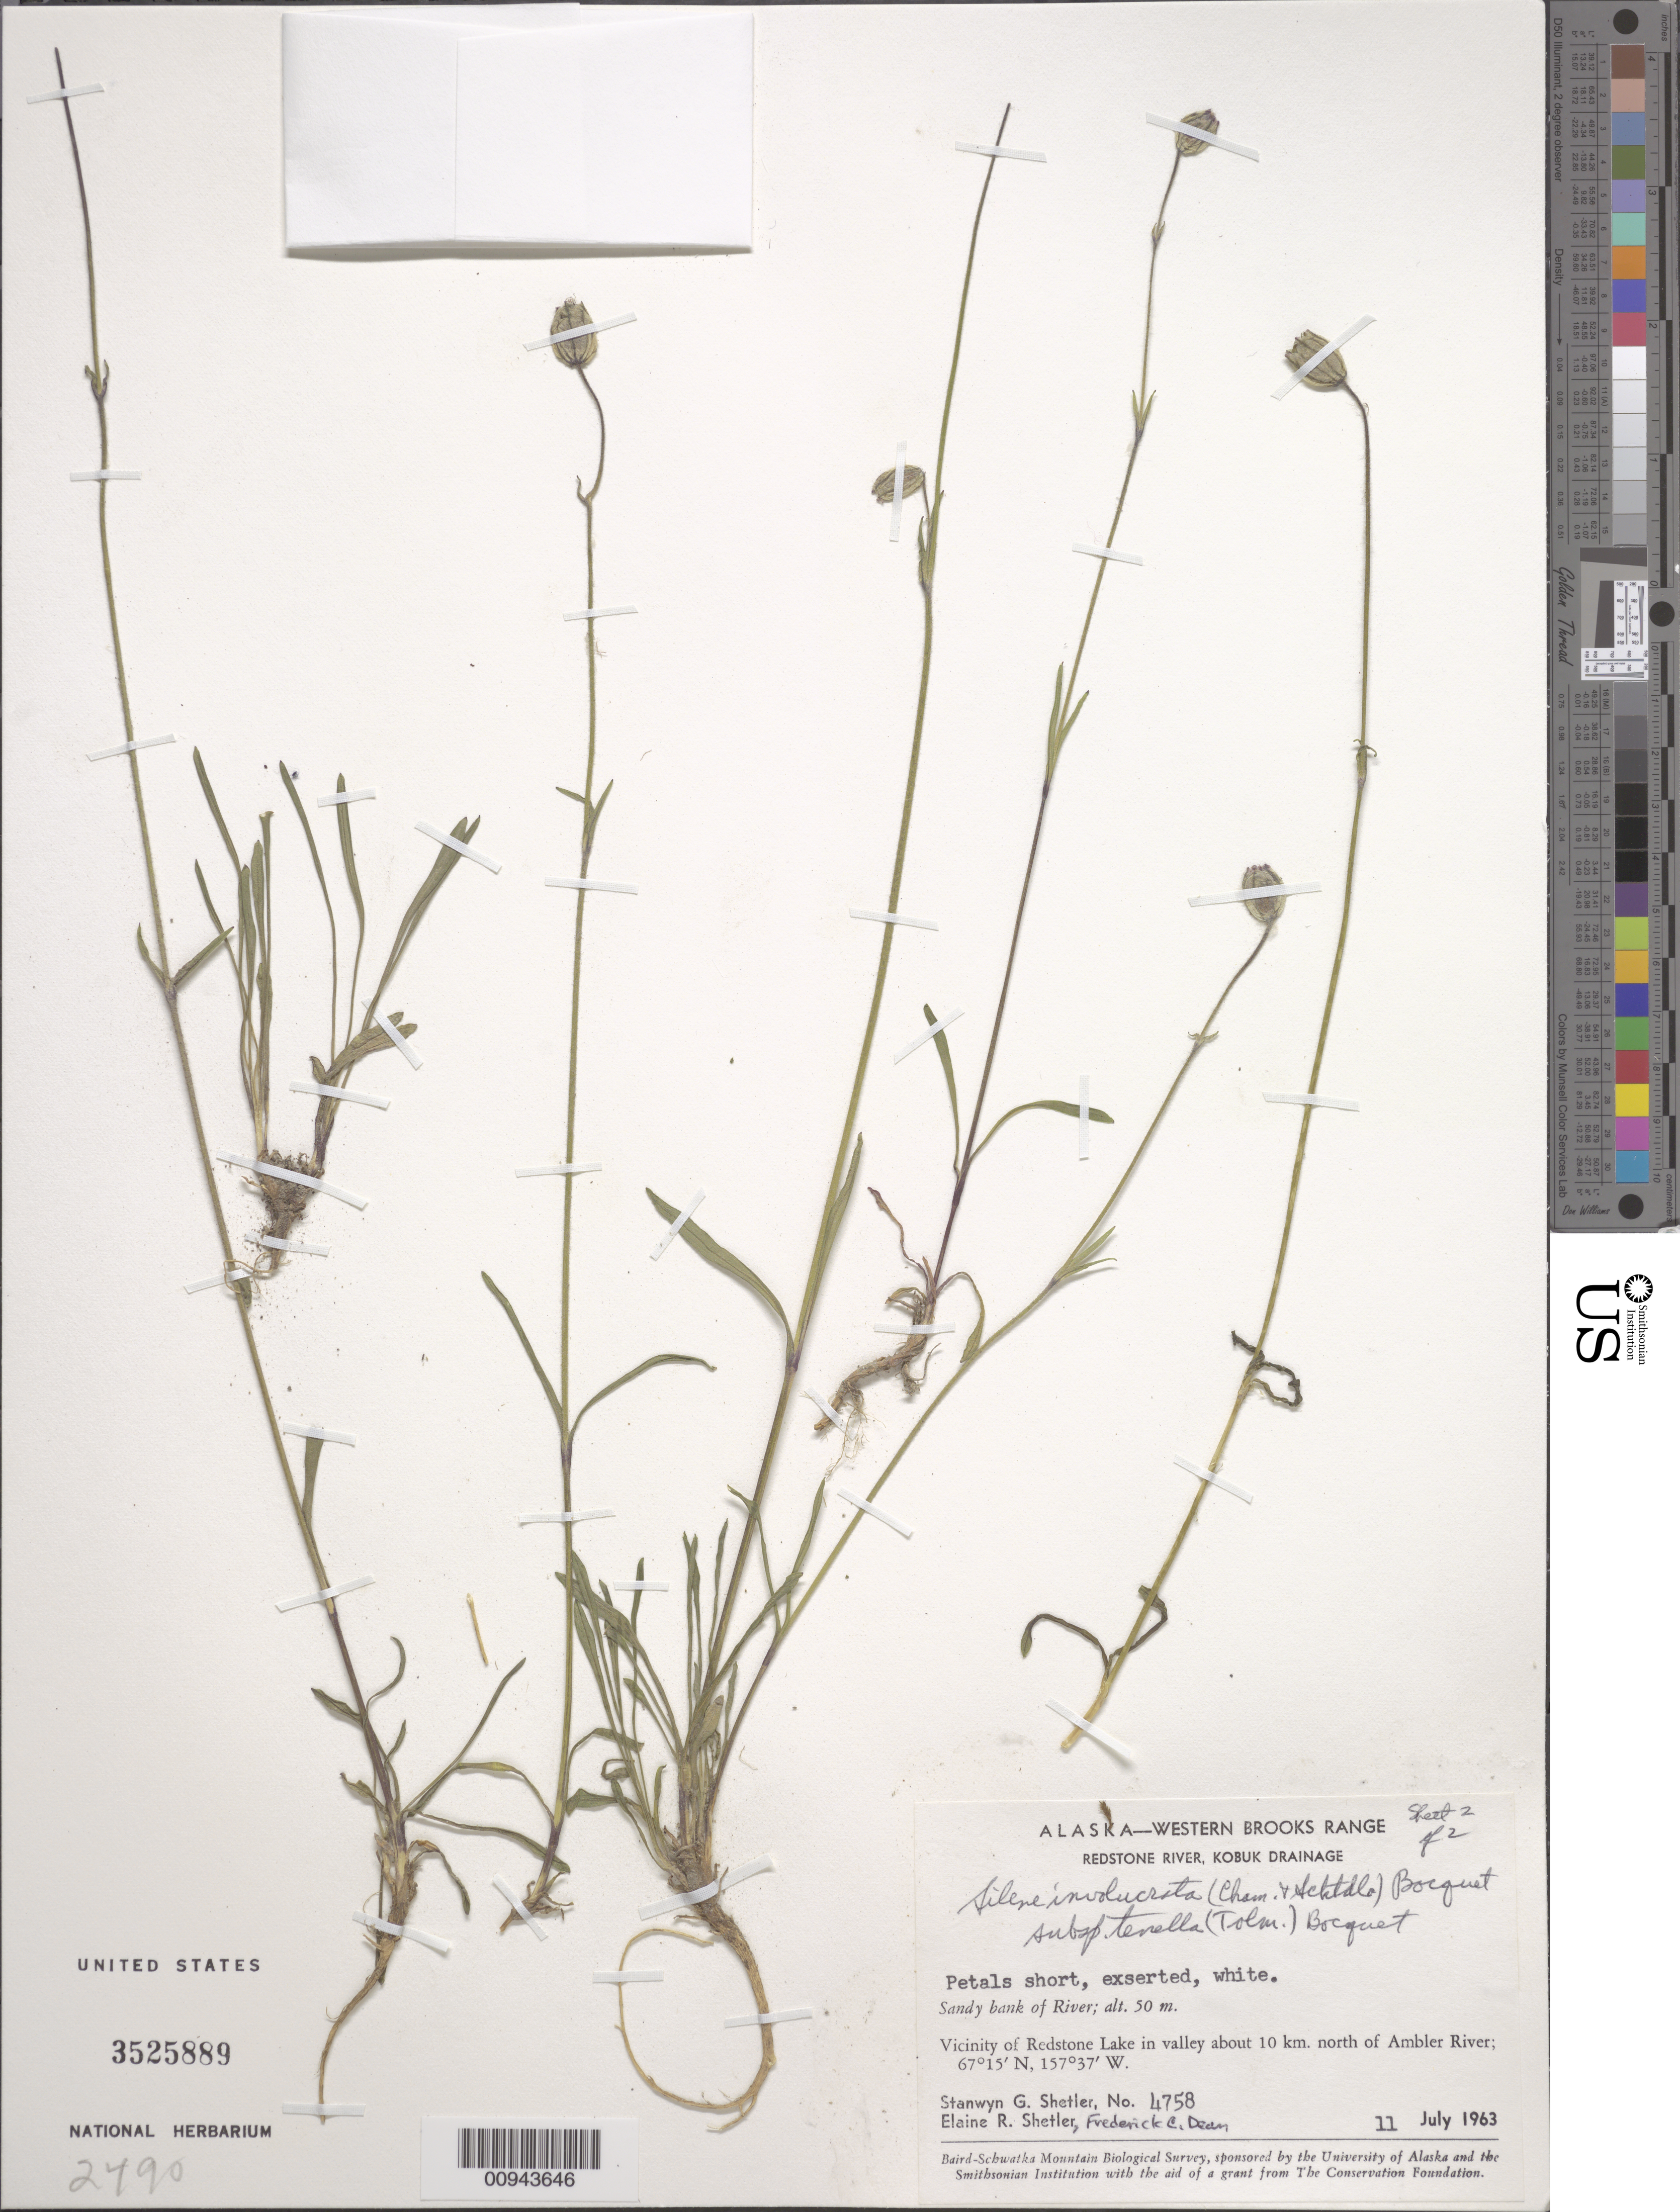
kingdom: Plantae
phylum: Tracheophyta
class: Magnoliopsida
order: Caryophyllales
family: Caryophyllaceae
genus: Silene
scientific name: Silene involucrata subsp. tenella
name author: (Tolm.) Bocquet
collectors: S. Shetler, E. R. Shetler & F. C. Dean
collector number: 4758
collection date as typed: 11 Jul 1963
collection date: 1963-07-11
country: United States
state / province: Alaska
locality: Vicinity of Redstone Lake in valley about 10 km. north of Ambler River. Western Brooks Range, Redstone River, Kobuk Drainage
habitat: Sandy bank of River.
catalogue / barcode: US 3525889